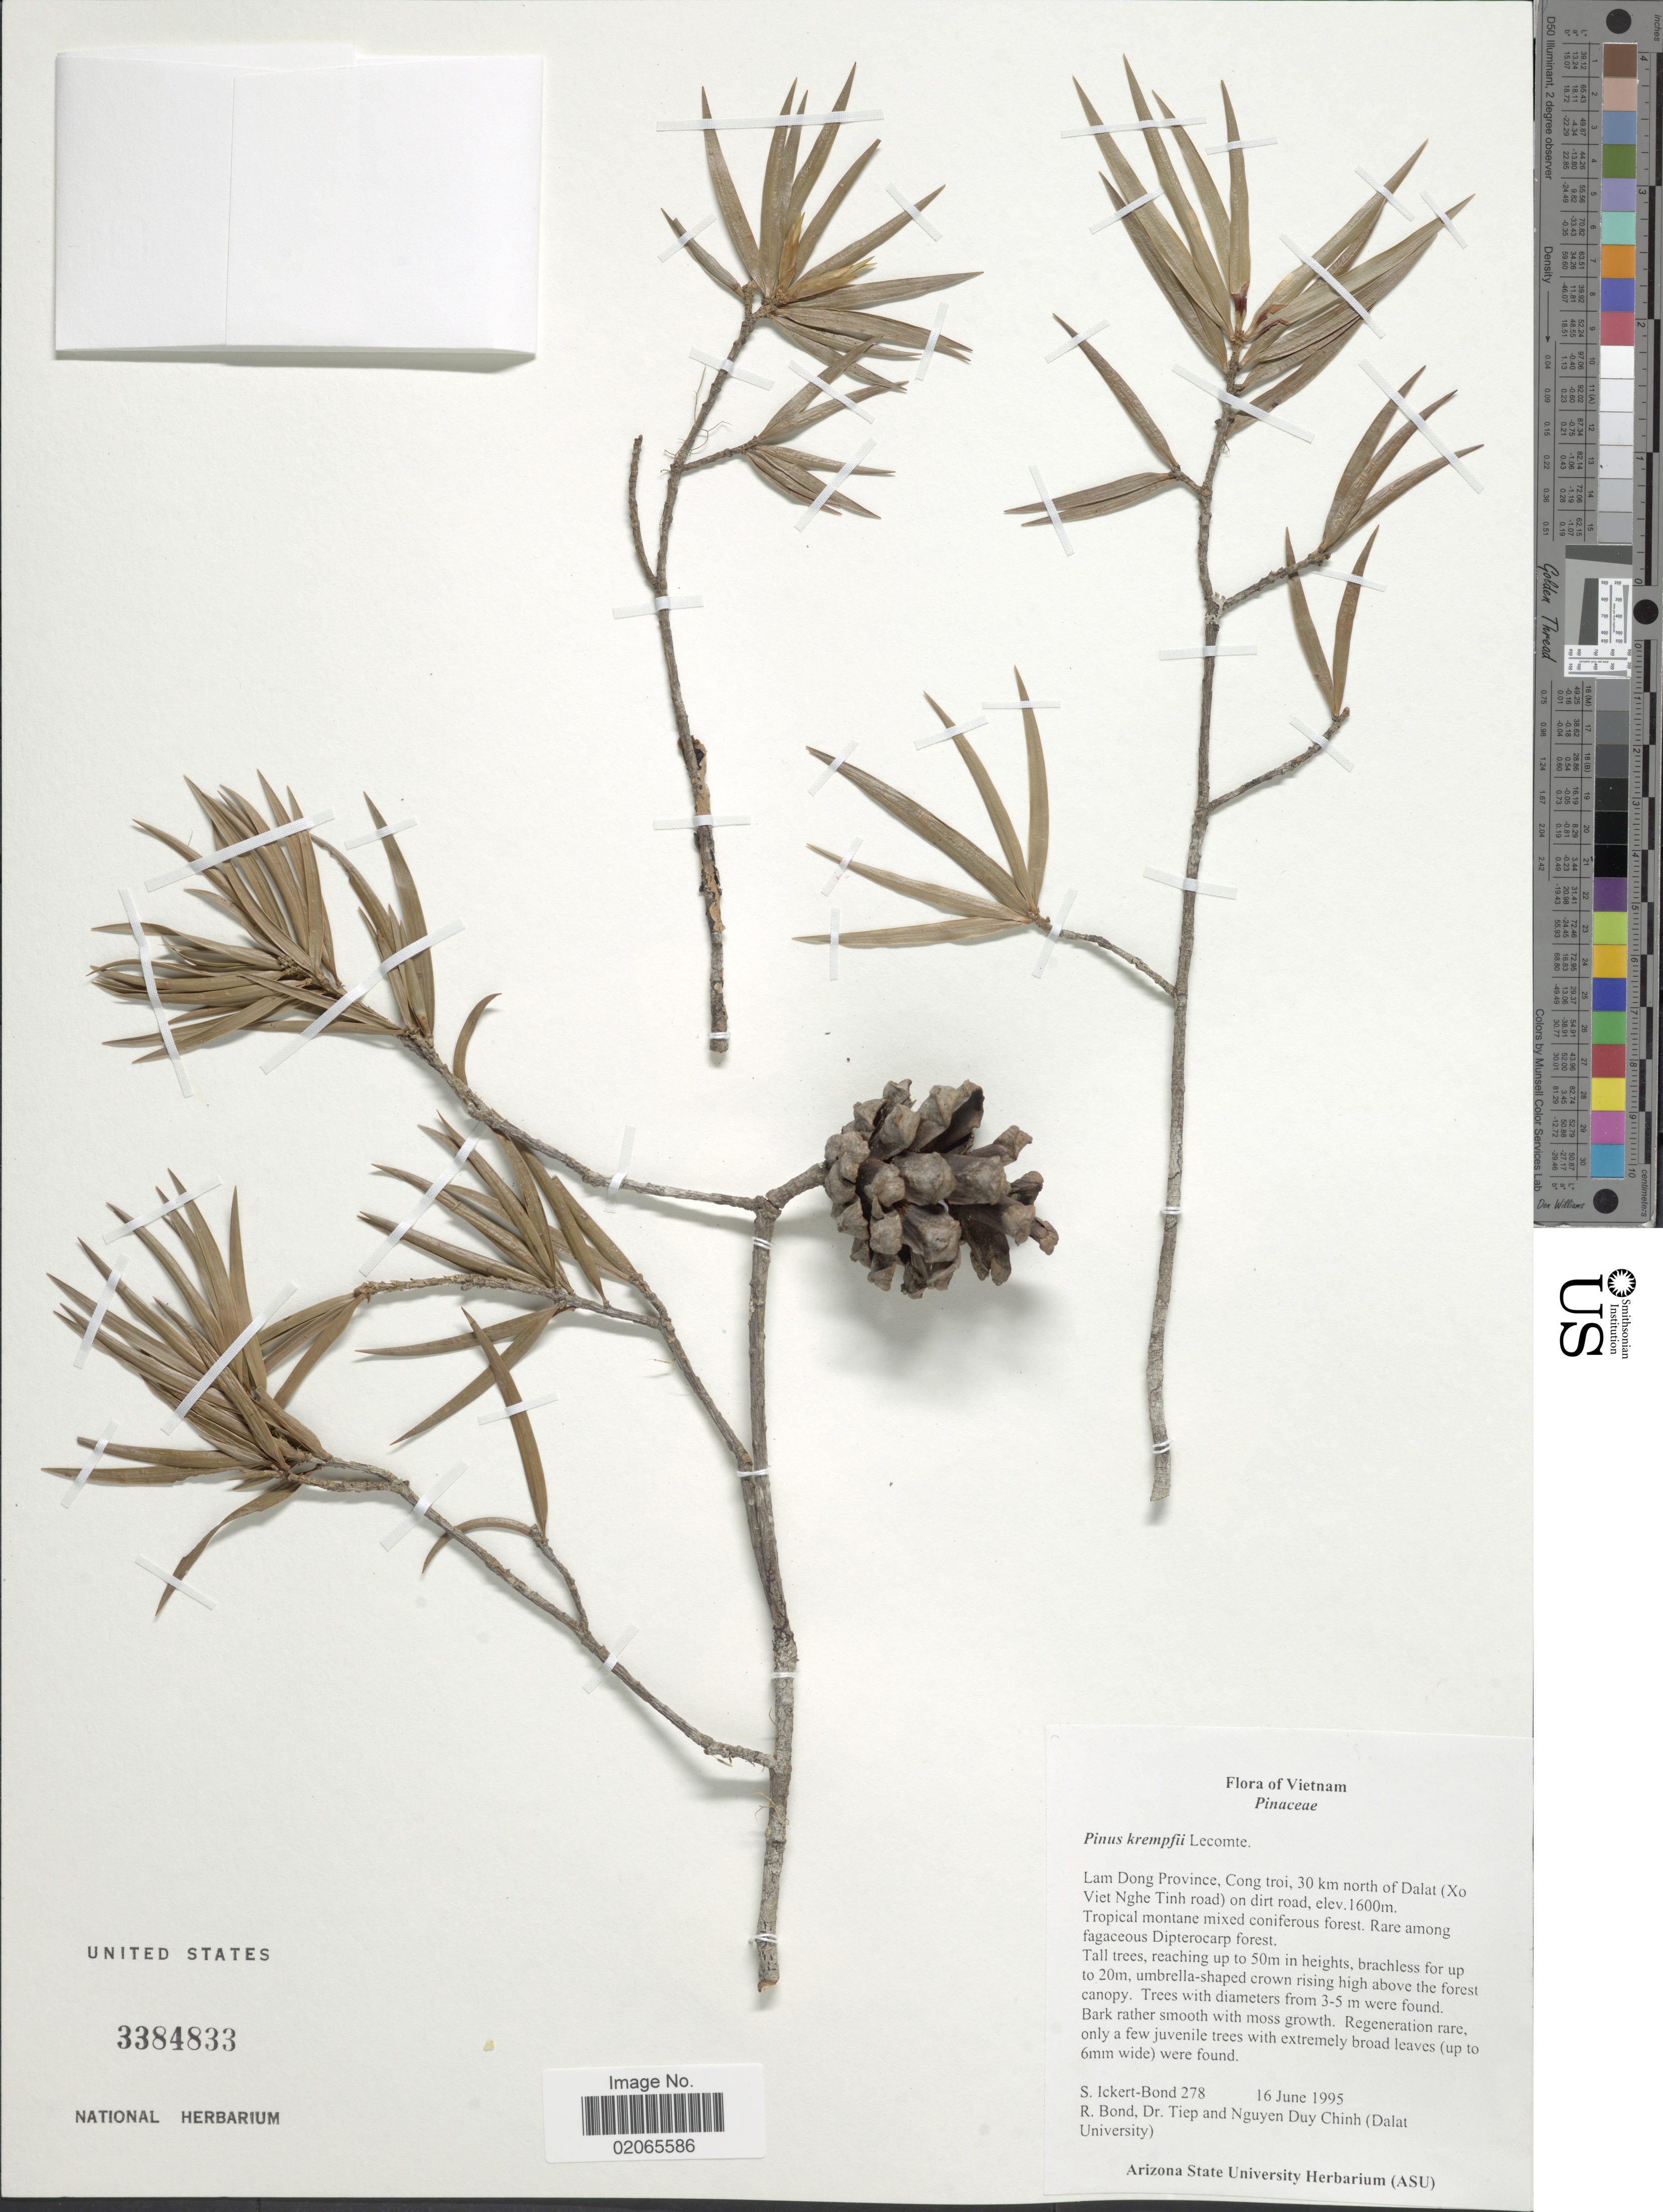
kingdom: Plantae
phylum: Tracheophyta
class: Pinopsida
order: Pinales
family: Pinaceae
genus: Pinus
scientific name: Pinus kaempferi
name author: Lamb.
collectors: S. Ickert-Bond, R. Bond, Tiep & N. Chinh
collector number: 278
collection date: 1995-06-16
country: Vietnam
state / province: Lam Dong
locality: Cong Troi, 30 km north of Dalat (Xo Viet Nghe Tinh road0 on dirt road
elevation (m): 1600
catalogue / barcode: US 3384833